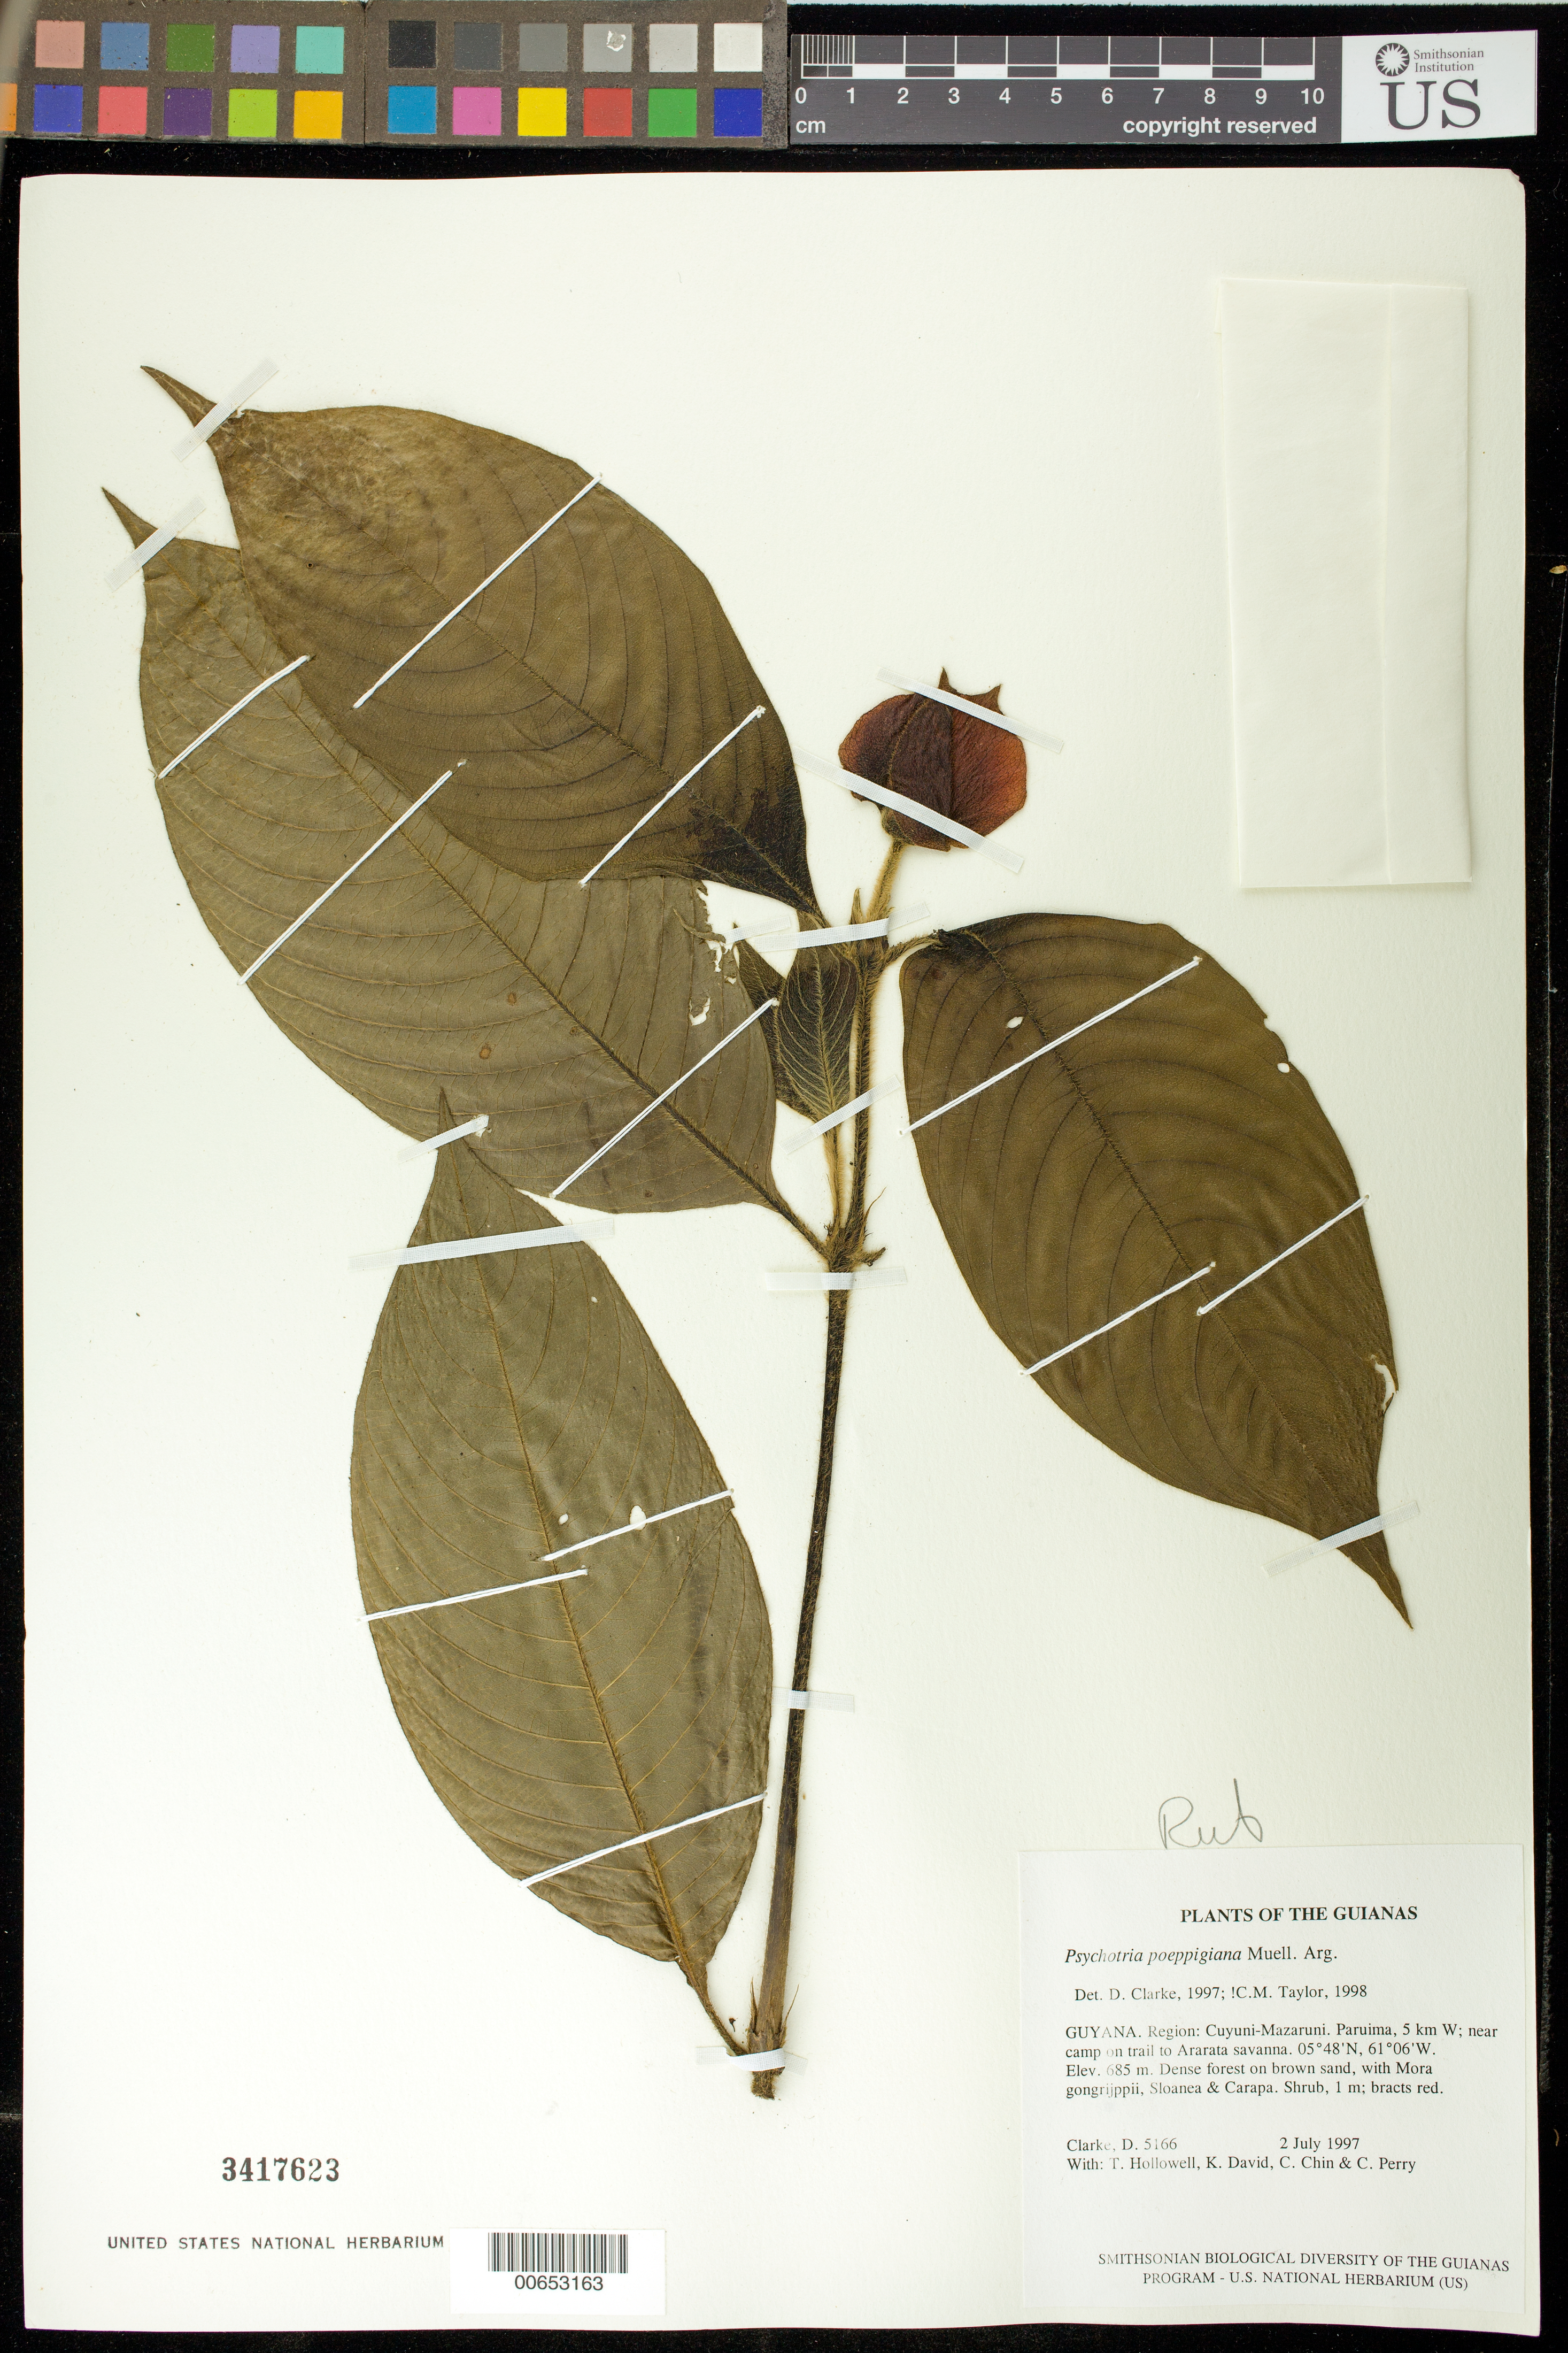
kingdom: Plantae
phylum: Tracheophyta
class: Magnoliopsida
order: Gentianales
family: Rubiaceae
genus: Palicourea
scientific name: Palicourea tomentosa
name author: (Aubl.) Borhidi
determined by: Kirkbride, J. H., Jr.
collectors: H. D. Clarke, T. Hollowell, K. David, C. Chin & C. Perry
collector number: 5166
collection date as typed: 2 July 1997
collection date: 1997-07-02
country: Guyana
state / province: Cuyuni-Mazaruni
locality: Paruima, 5 km W; near camp on trail to Ararata savanna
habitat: Dense forest on brown sand, with Mora gongrijppii, Sloanea & Carapa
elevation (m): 685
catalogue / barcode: US 3417623